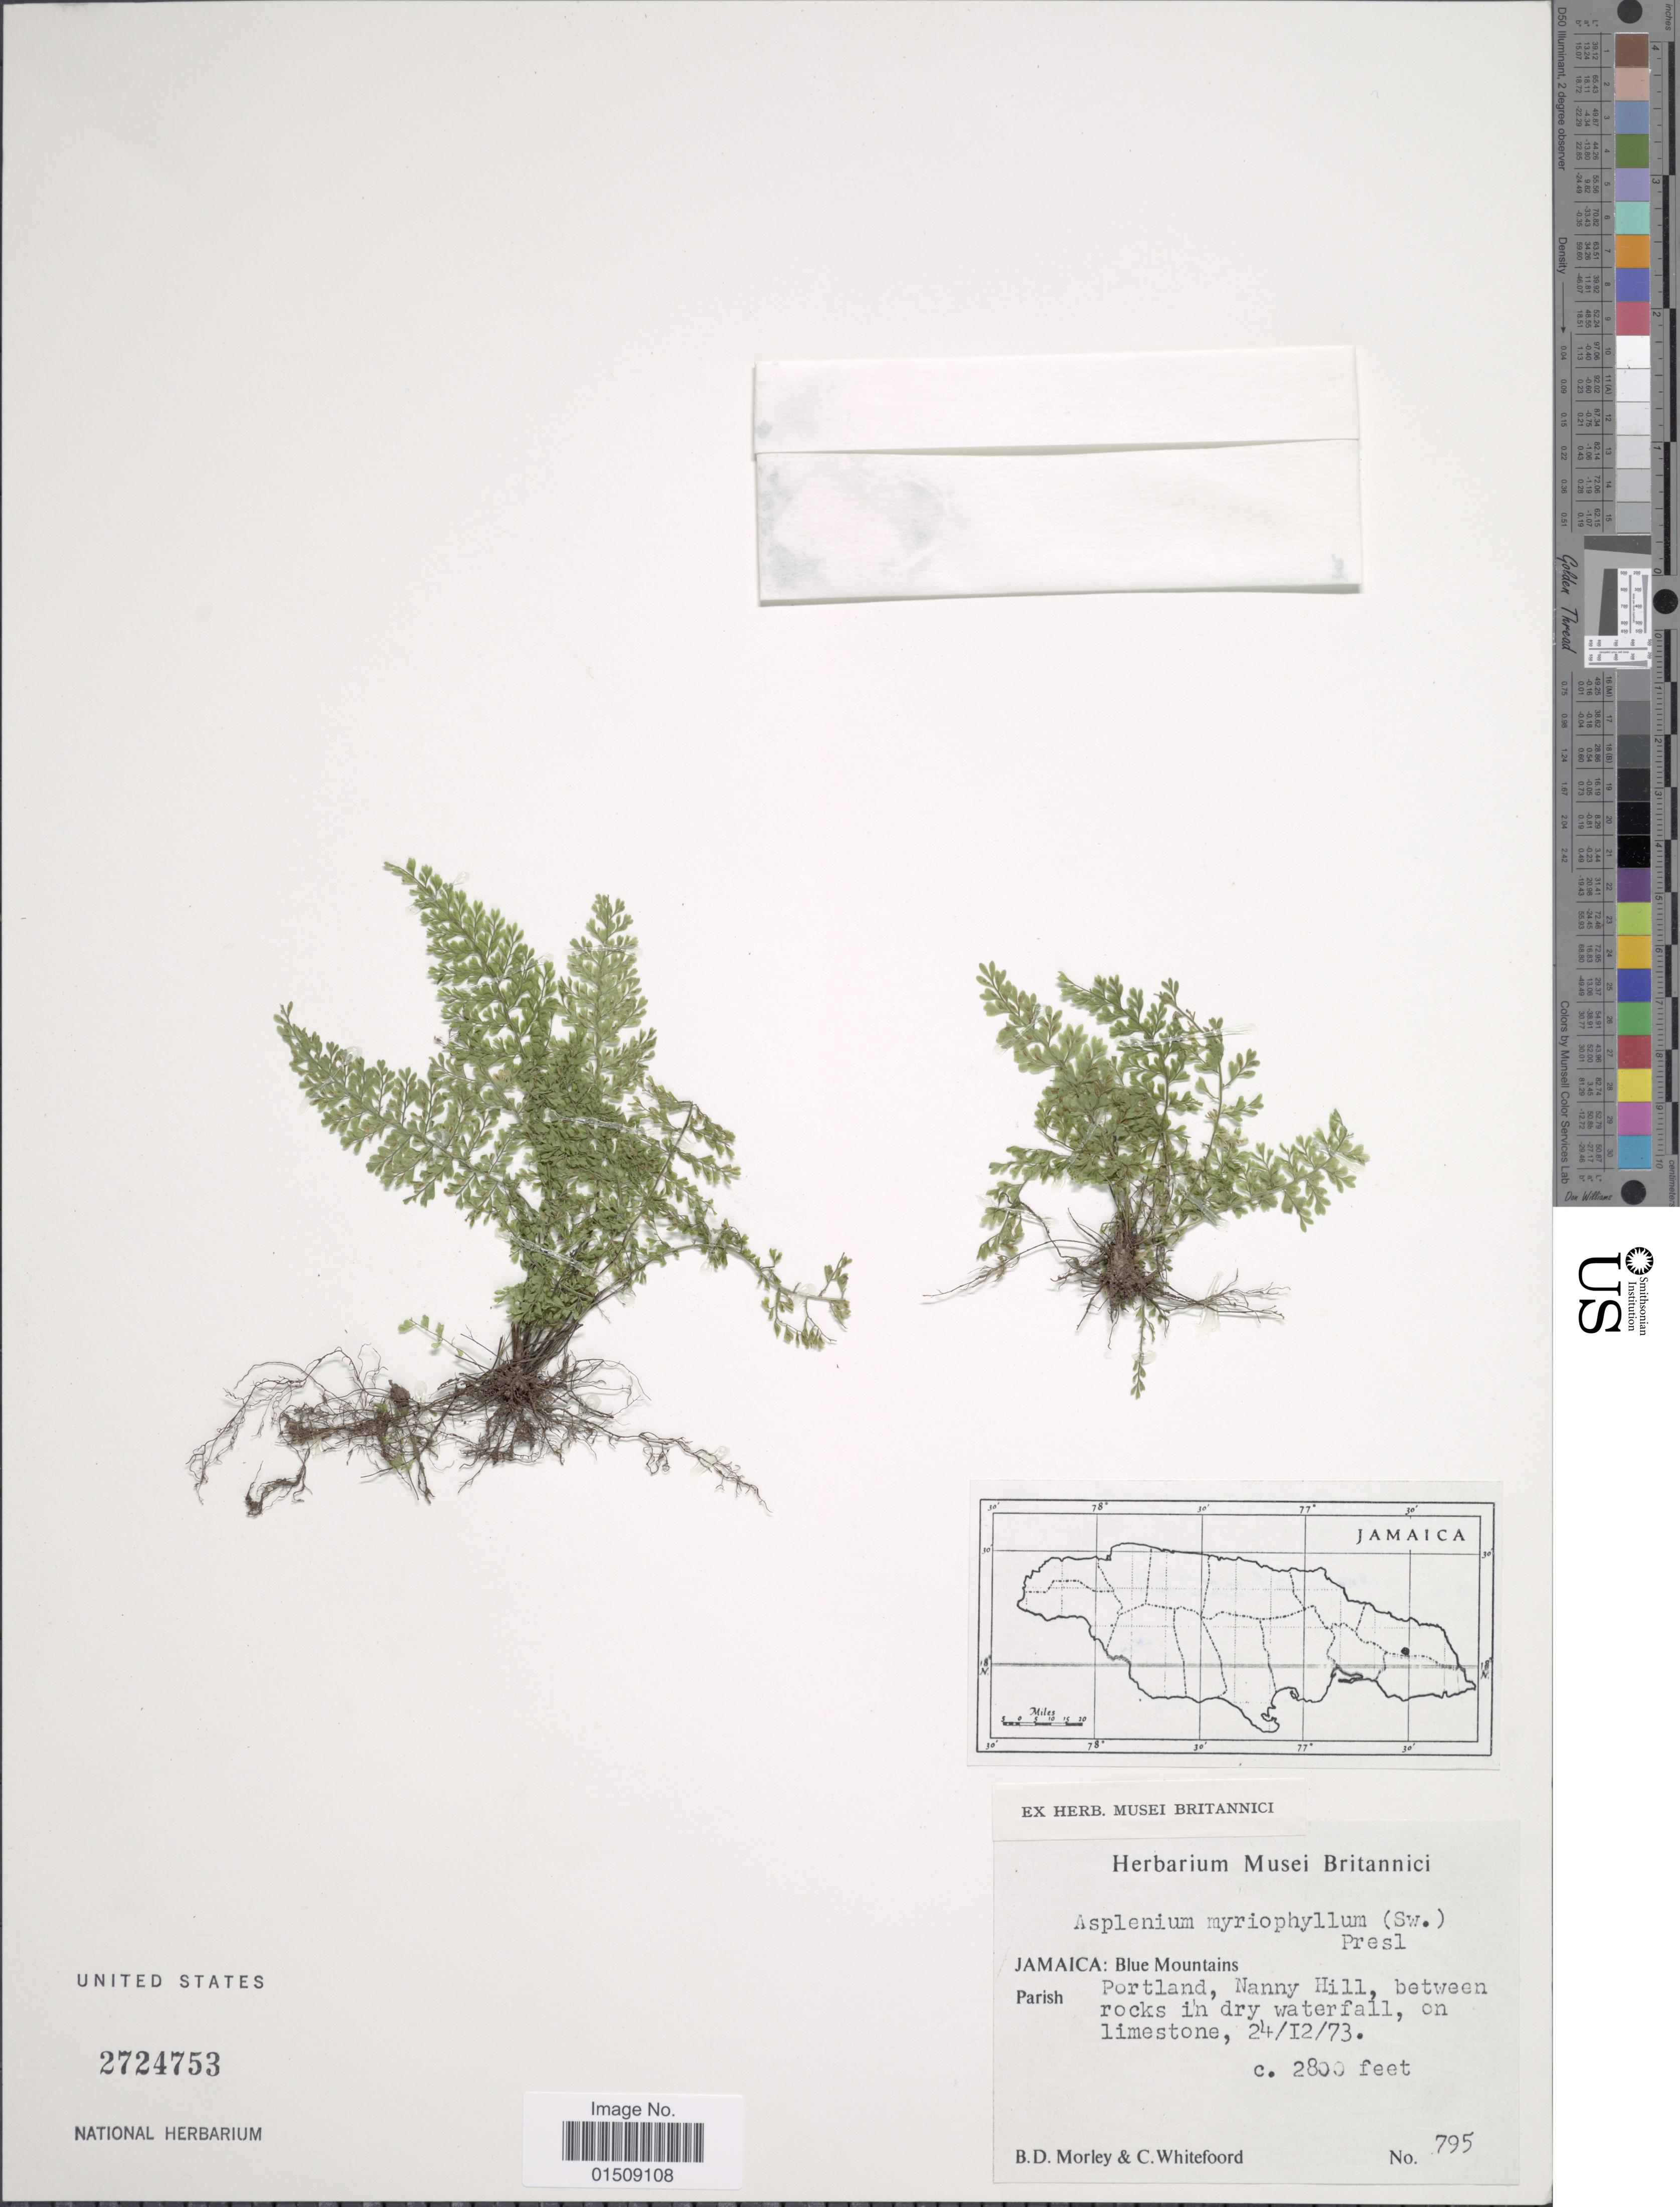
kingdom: Plantae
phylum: Tracheophyta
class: Polypodiopsida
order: Polypodiales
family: Aspleniaceae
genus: Asplenium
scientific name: Asplenium myriophyllum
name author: (Sw.) C. Presl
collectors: B. D. Morley & C. Whitefoord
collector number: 795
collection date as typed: Transcribed d/m/y: 24/12/73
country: Jamaica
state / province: Portland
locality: Jamaica, Blue Mountains, Parish Portland, Nanny Hill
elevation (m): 853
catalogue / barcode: US 2724753